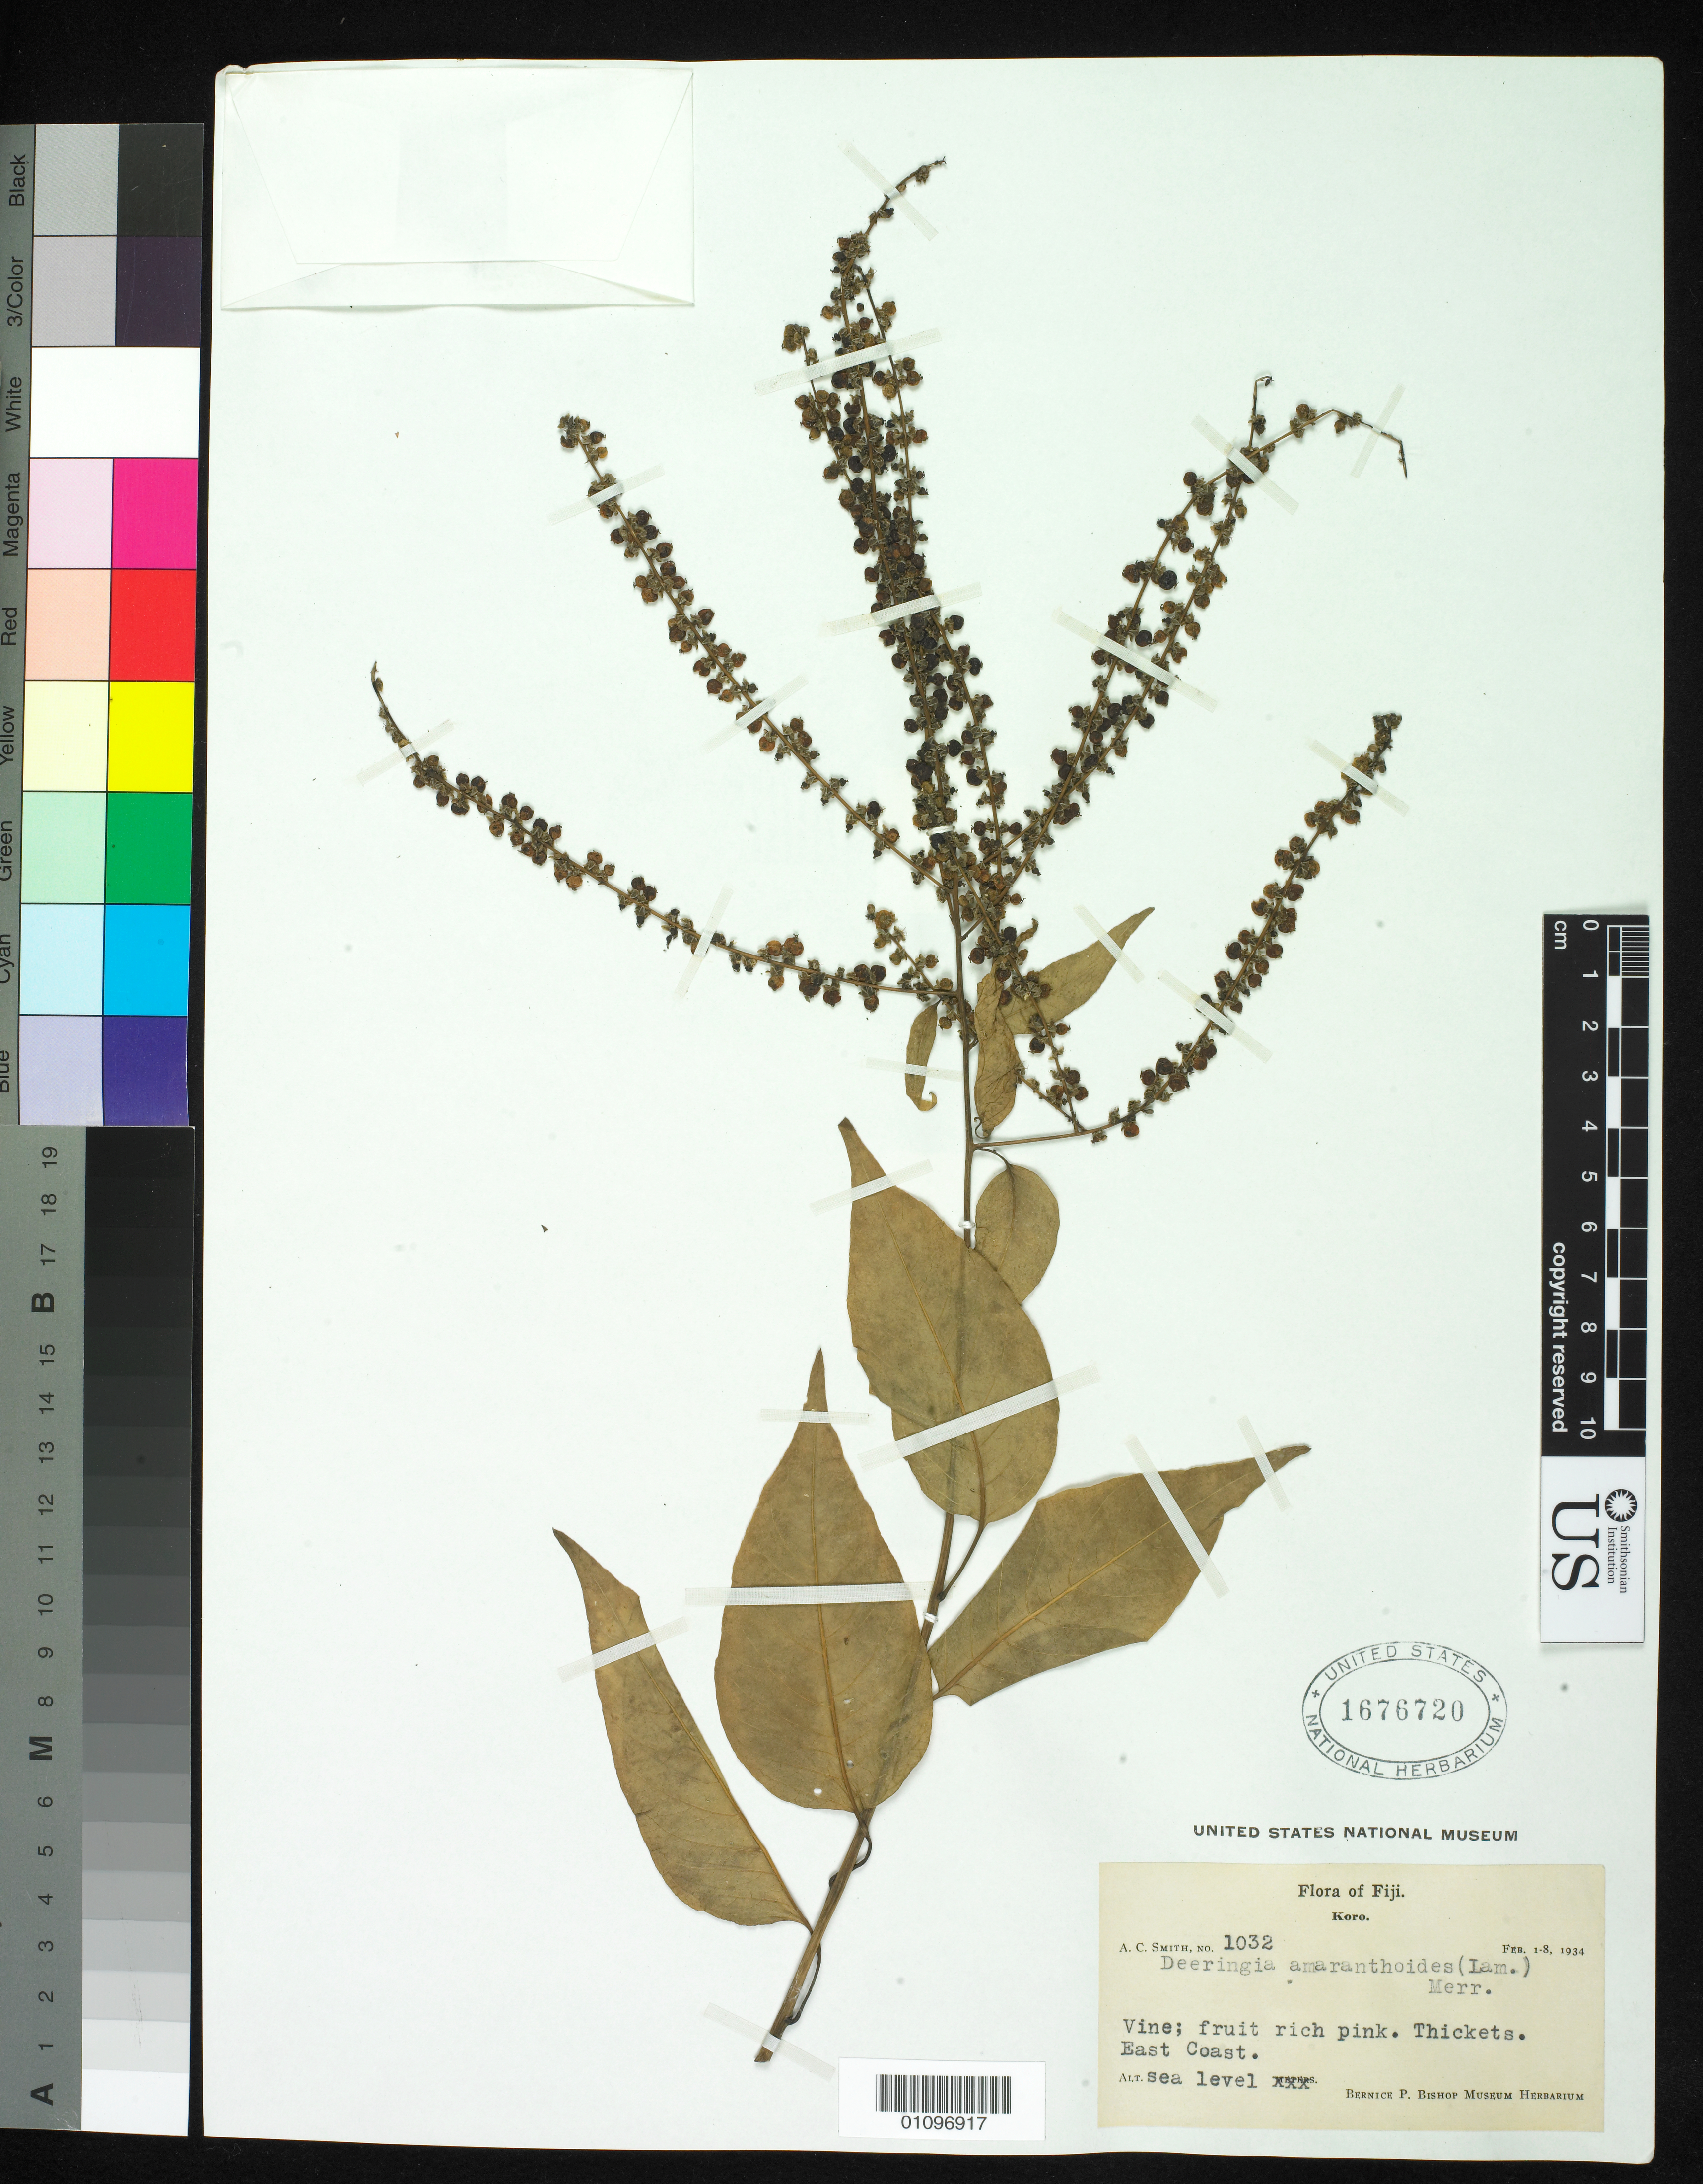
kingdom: Plantae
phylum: Tracheophyta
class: Magnoliopsida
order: Caryophyllales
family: Amaranthaceae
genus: Deeringia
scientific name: Deeringia amaranthoides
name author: (Lam.) Merr.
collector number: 1032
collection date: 1934-02-01/1934-02-08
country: Fiji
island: Koro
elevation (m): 0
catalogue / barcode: US 1676720